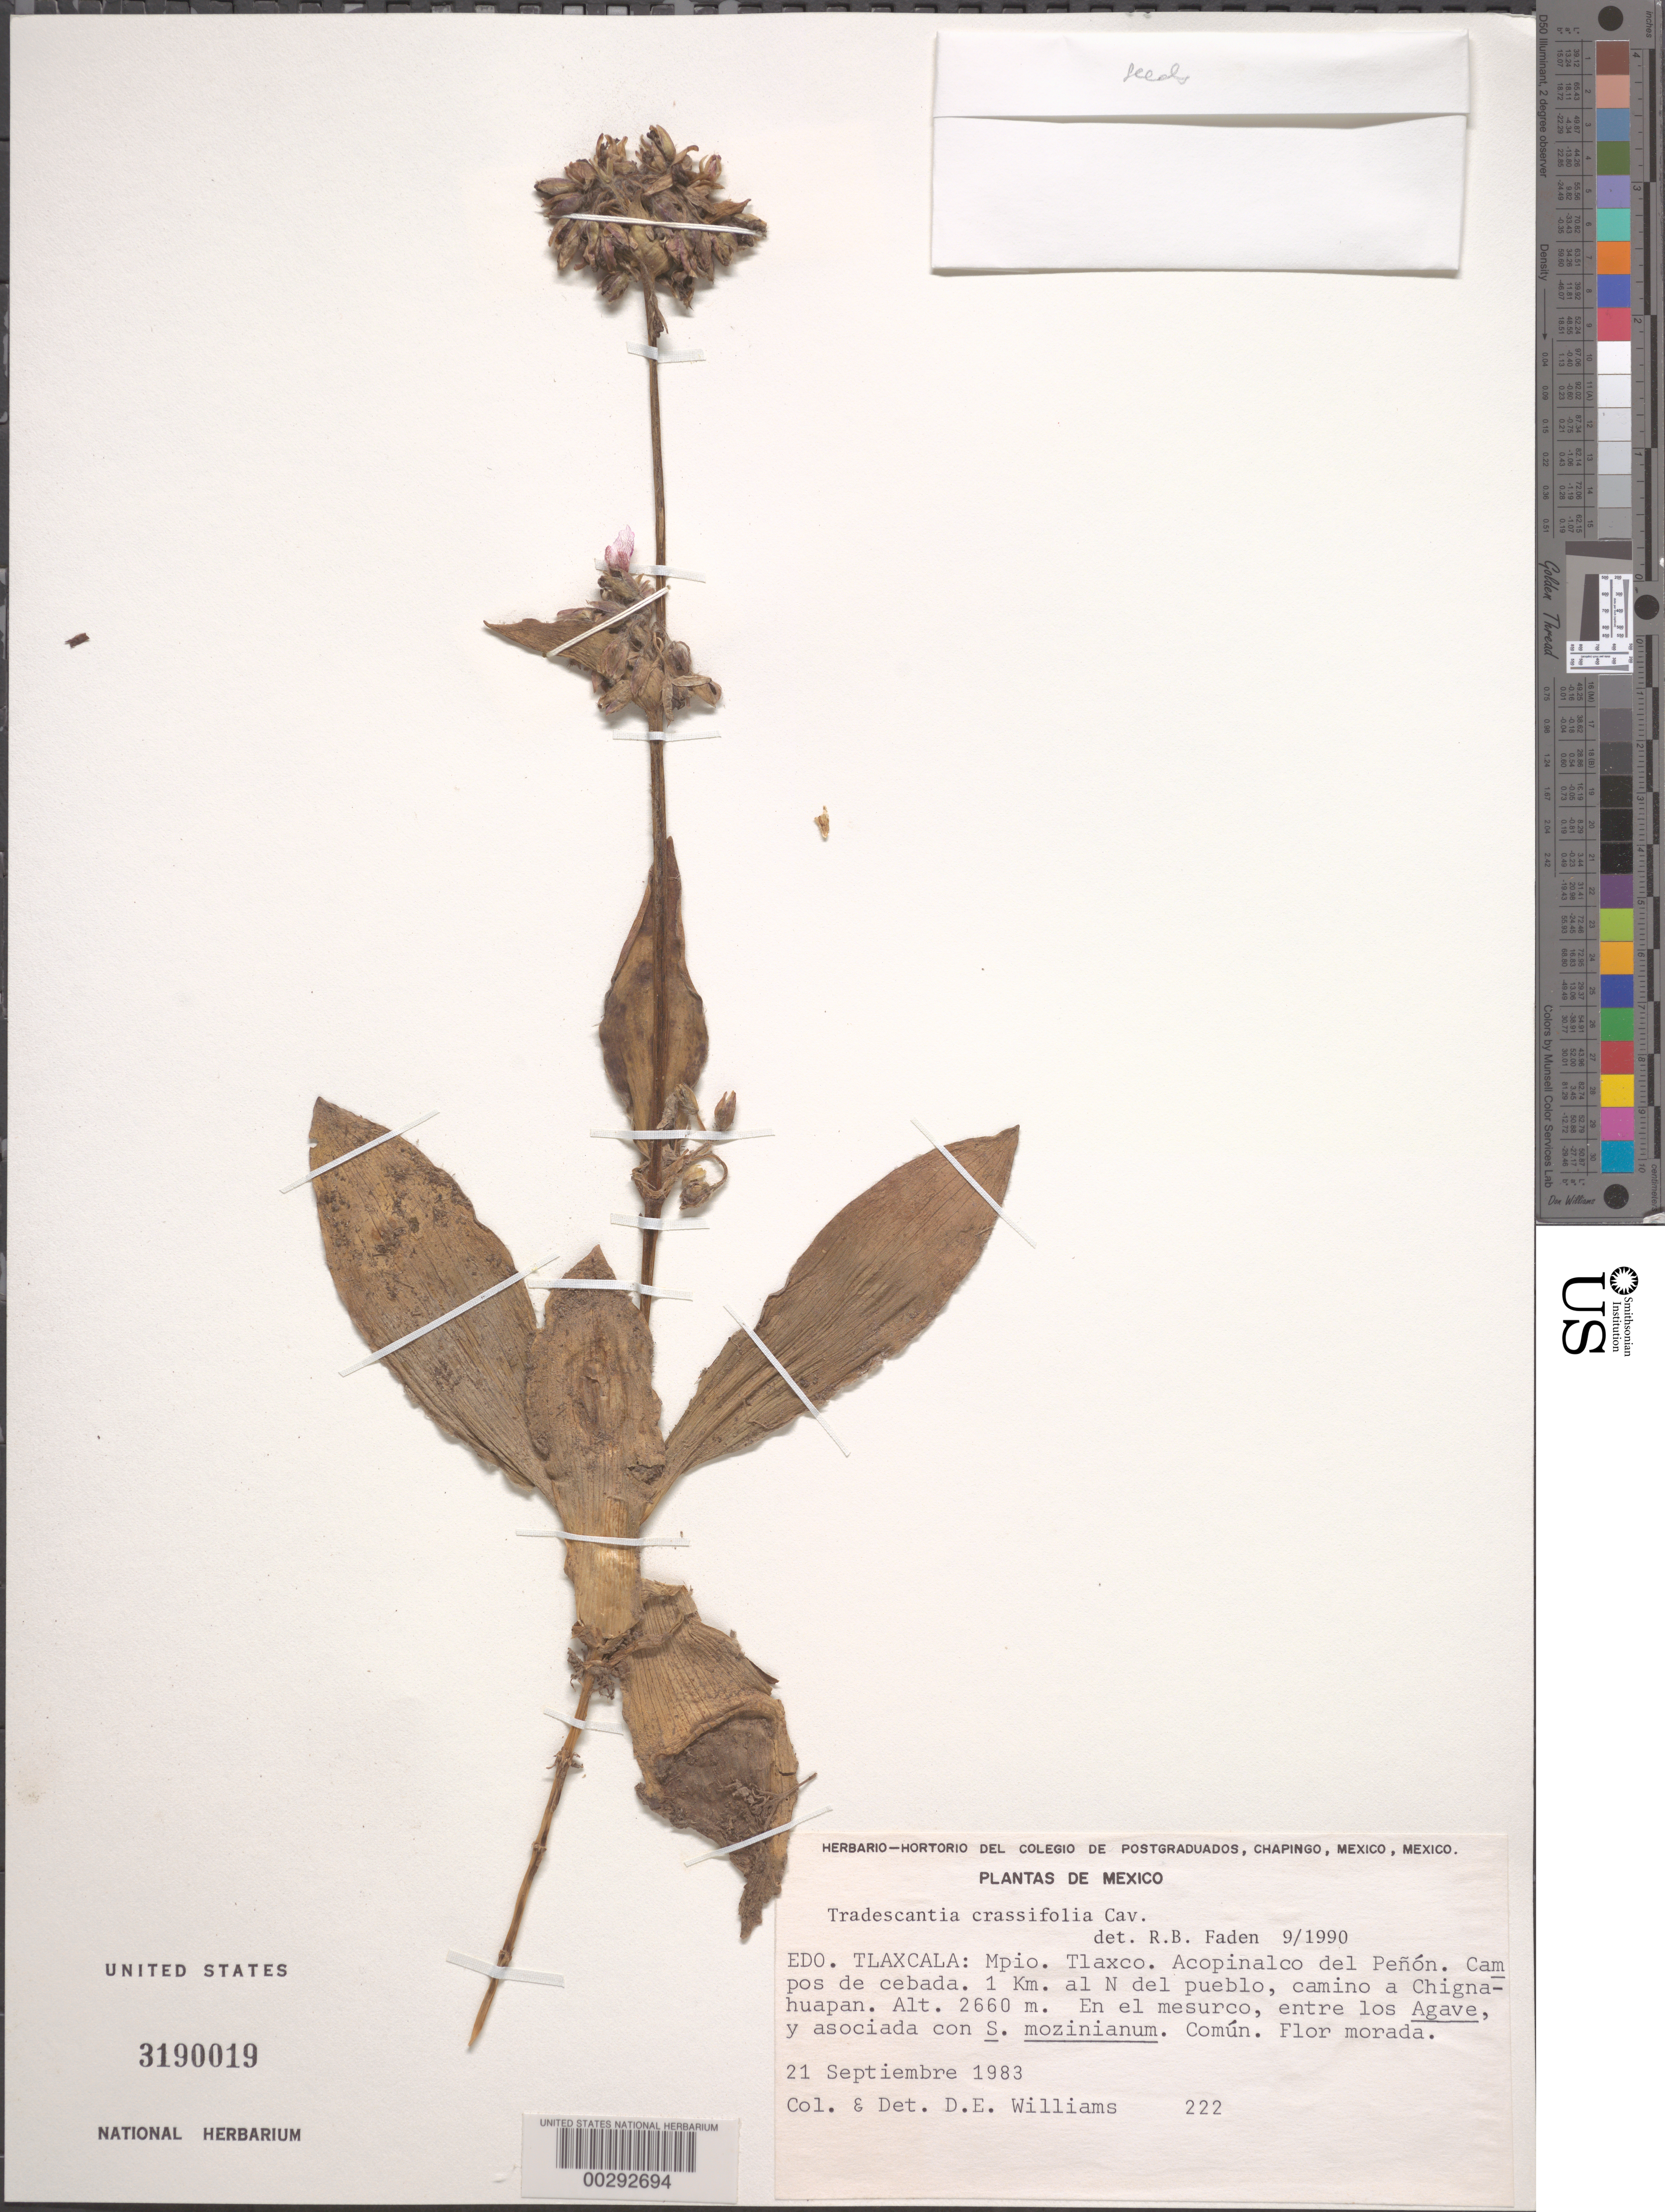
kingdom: Plantae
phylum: Tracheophyta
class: Liliopsida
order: Commelinales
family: Commelinaceae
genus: Tradescantia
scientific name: Tradescantia crassifolia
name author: Cav.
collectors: D. E. Williams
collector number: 222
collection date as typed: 21 Sep 1983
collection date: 1983-09-21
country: Mexico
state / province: Tlaxcala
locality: Tlaxco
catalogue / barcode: US 3190019